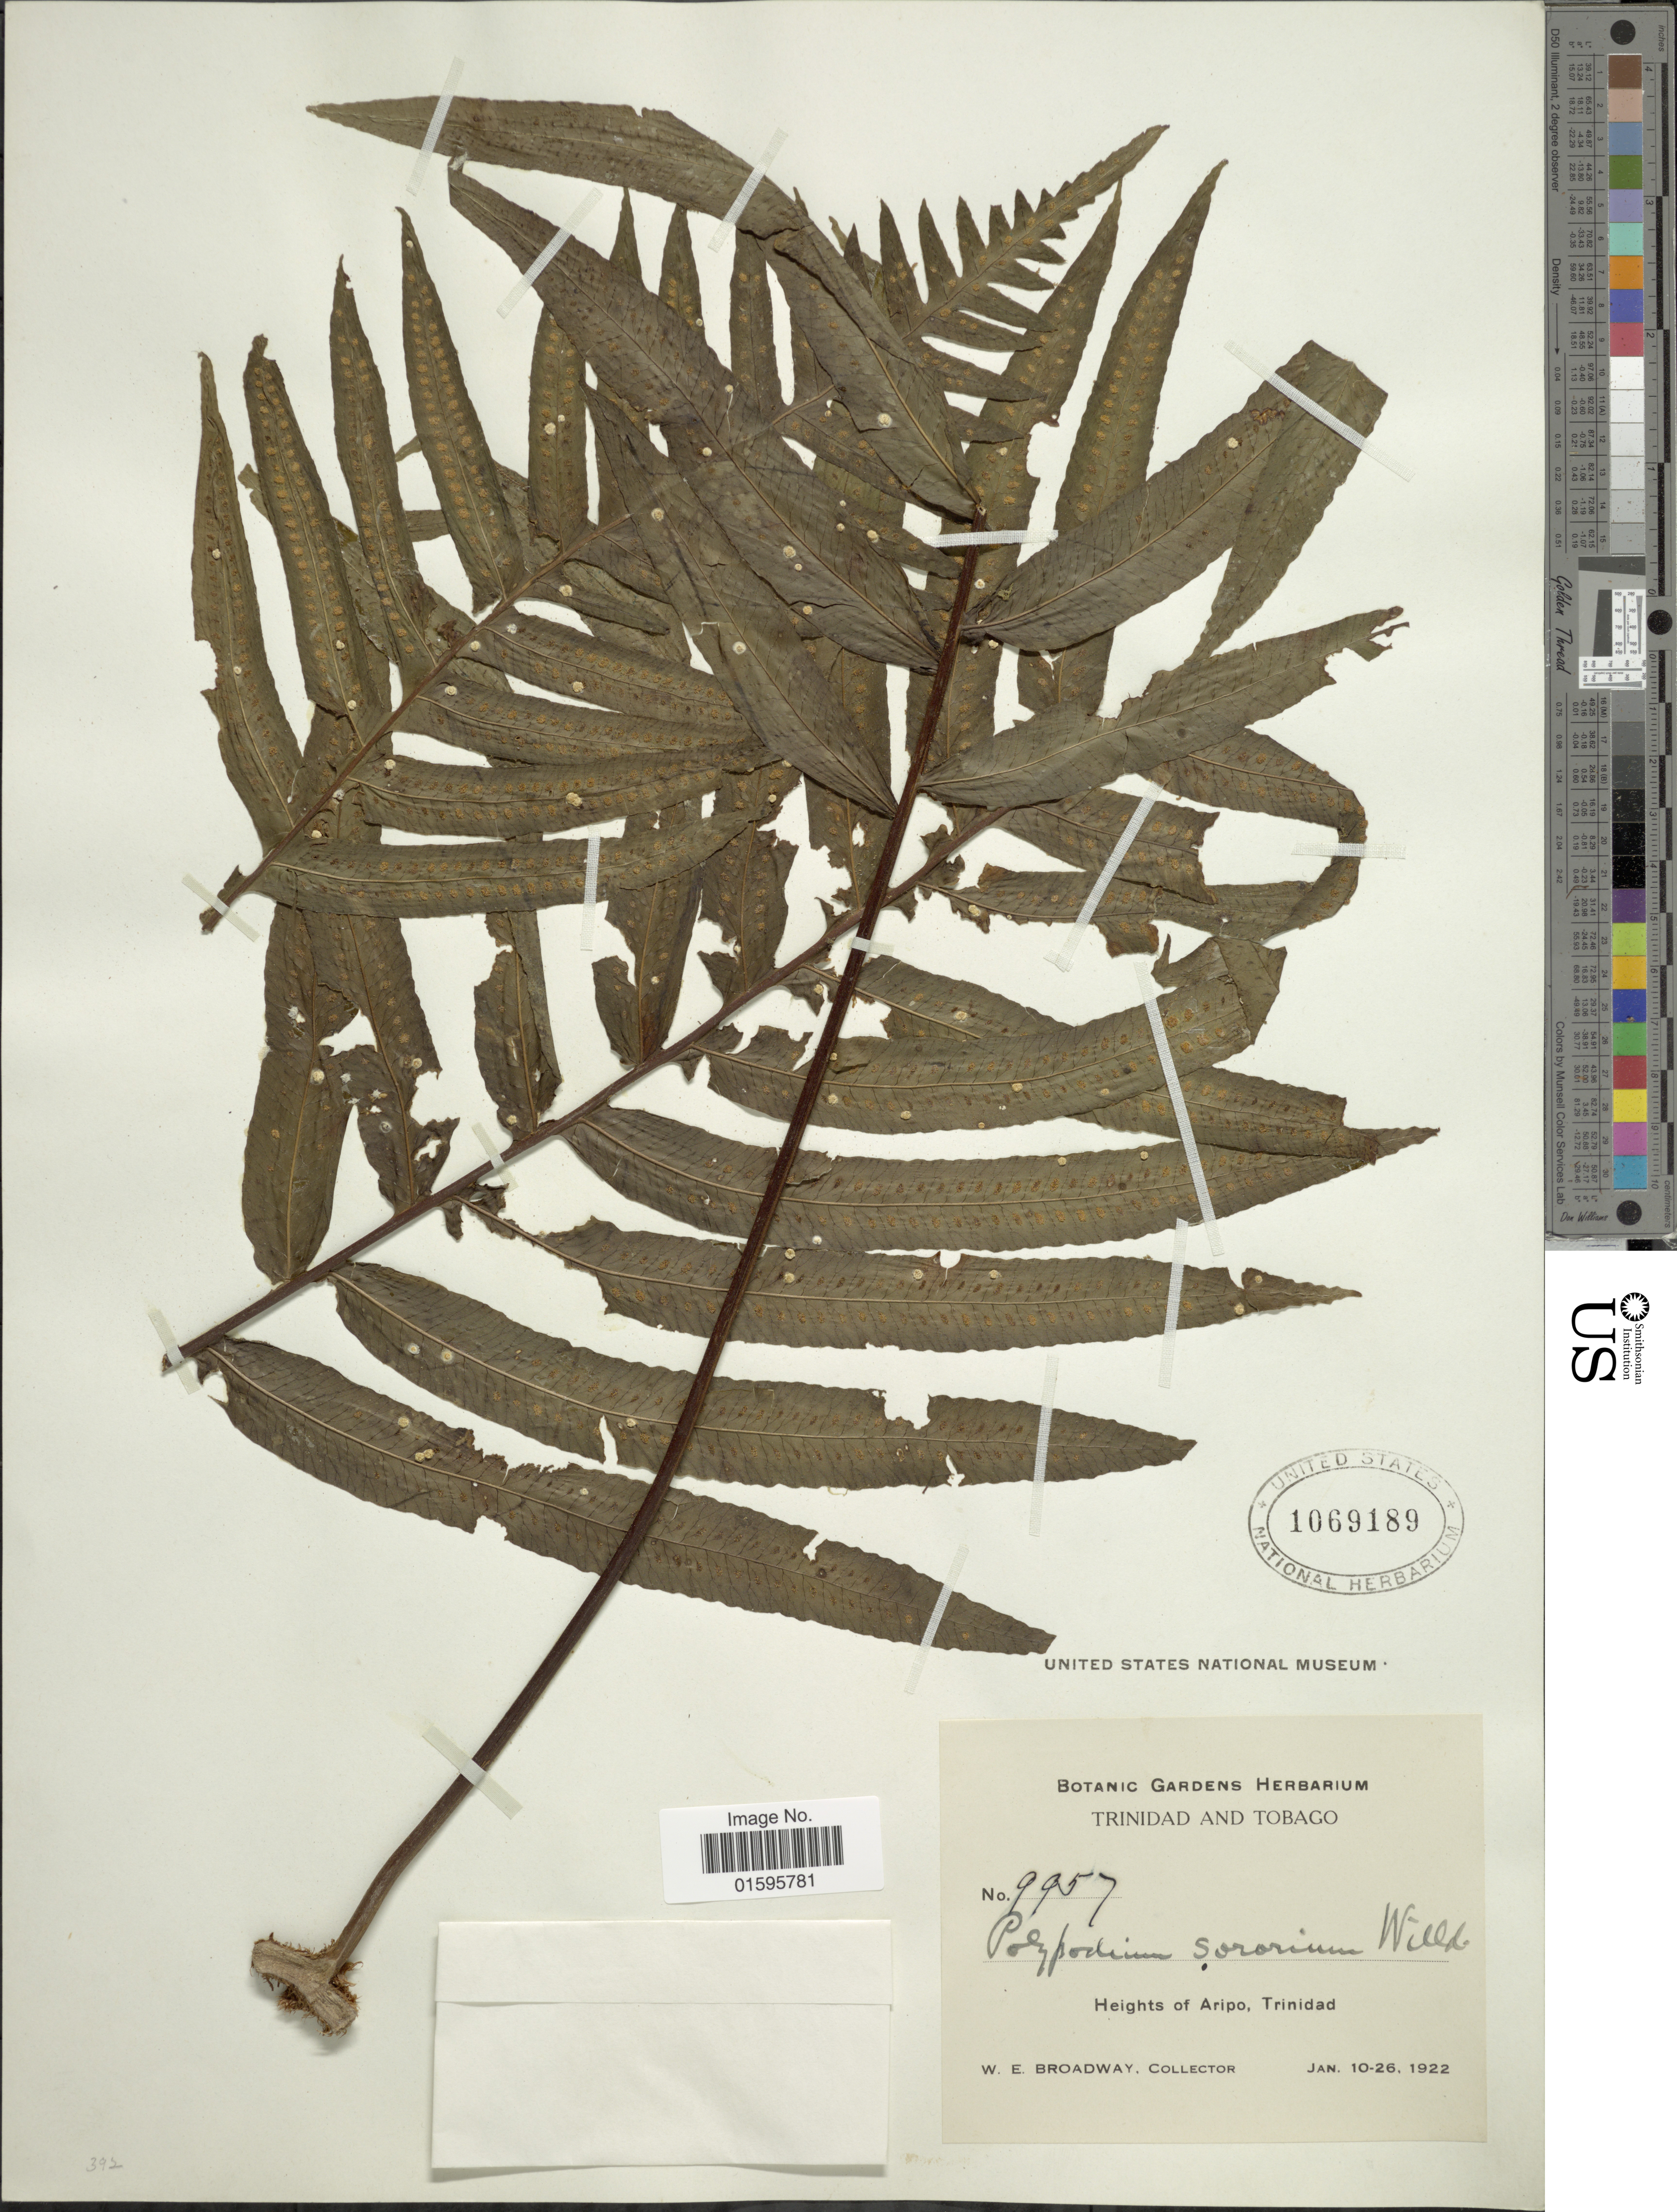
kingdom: Plantae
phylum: Tracheophyta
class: Polypodiopsida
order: Polypodiales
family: Polypodiaceae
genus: Polypodium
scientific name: Polypodium dulce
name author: Poir.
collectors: W. E. Broadway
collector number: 9957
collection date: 1922-01-10/1922-01-26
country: Trinidad and Tobago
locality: Heights of Aripo, Trinidad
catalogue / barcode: US 1069189